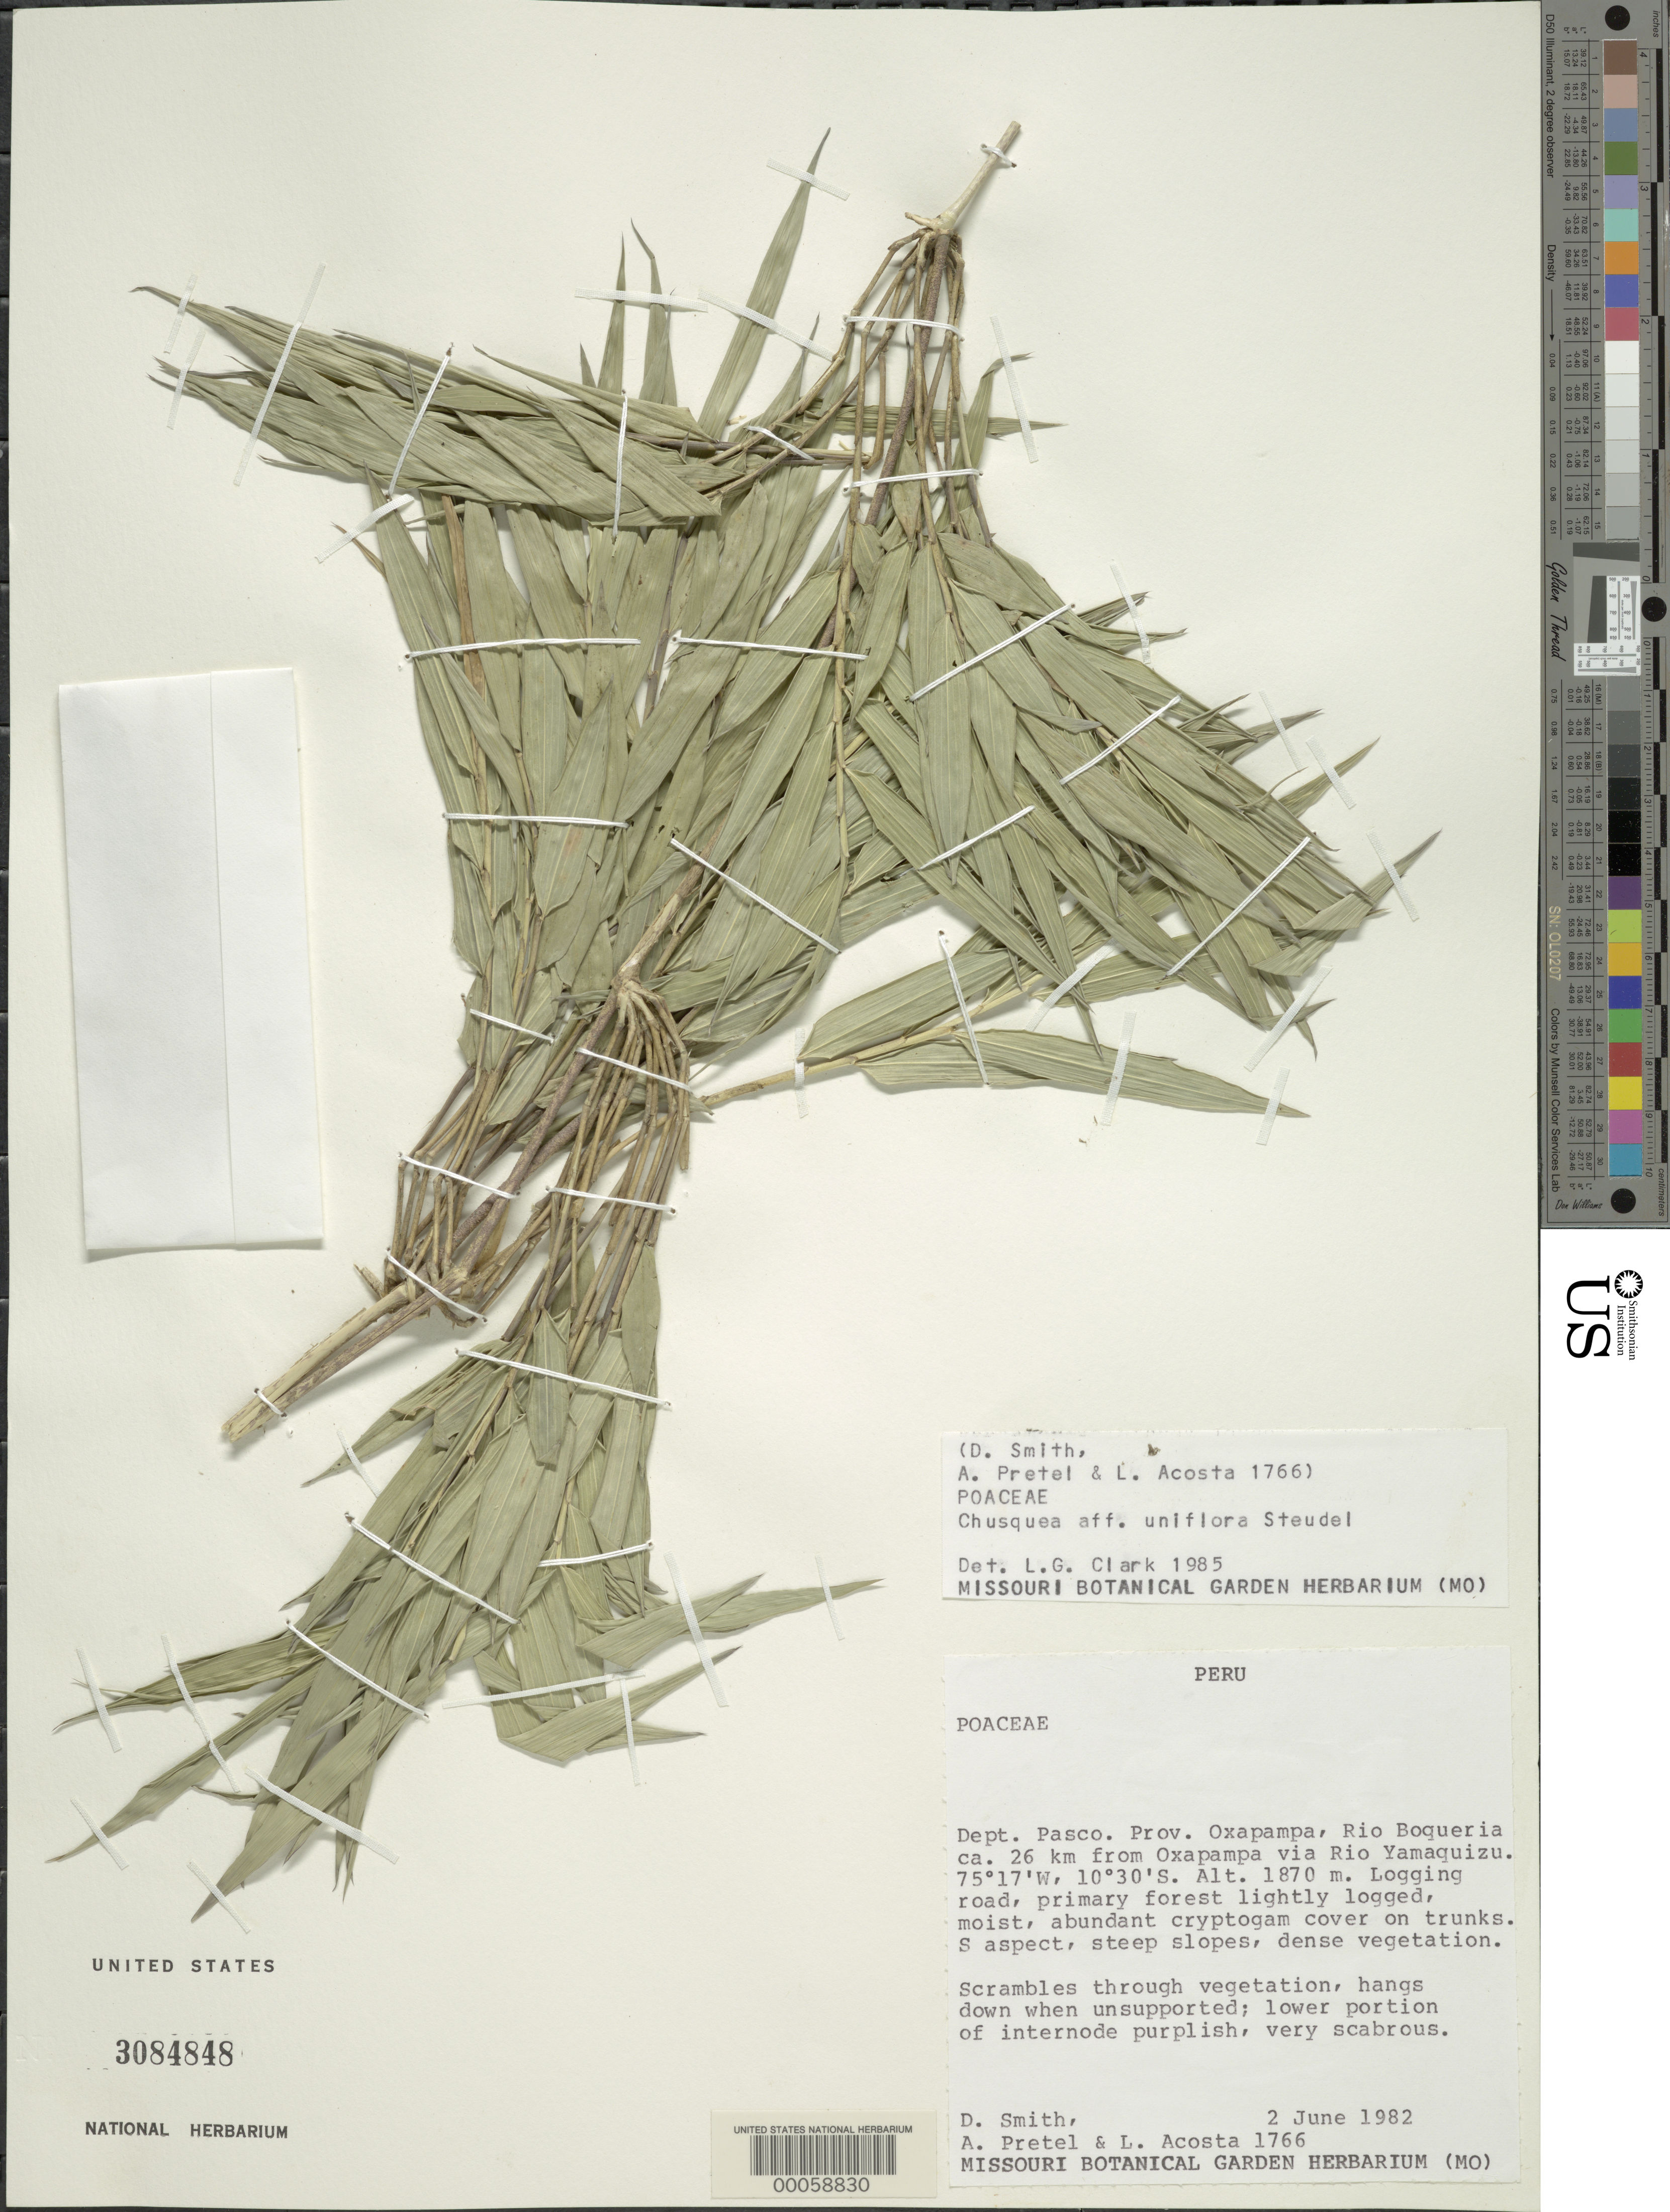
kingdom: Plantae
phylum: Tracheophyta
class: Liliopsida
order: Poales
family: Poaceae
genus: Chusquea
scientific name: Chusquea uniflora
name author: Steud.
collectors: D. Smith, A. Pretel & L. Acosta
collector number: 1766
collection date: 1982-06-02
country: Peru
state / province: Pasco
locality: Oxapampa, Rio Boqueria ca. 26 km from Oxapampa via Rio Yamaquizu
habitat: moist, abundant cryptogam cover on trunks. steep slopes, dense vegetation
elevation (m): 1870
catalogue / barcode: US 3084848